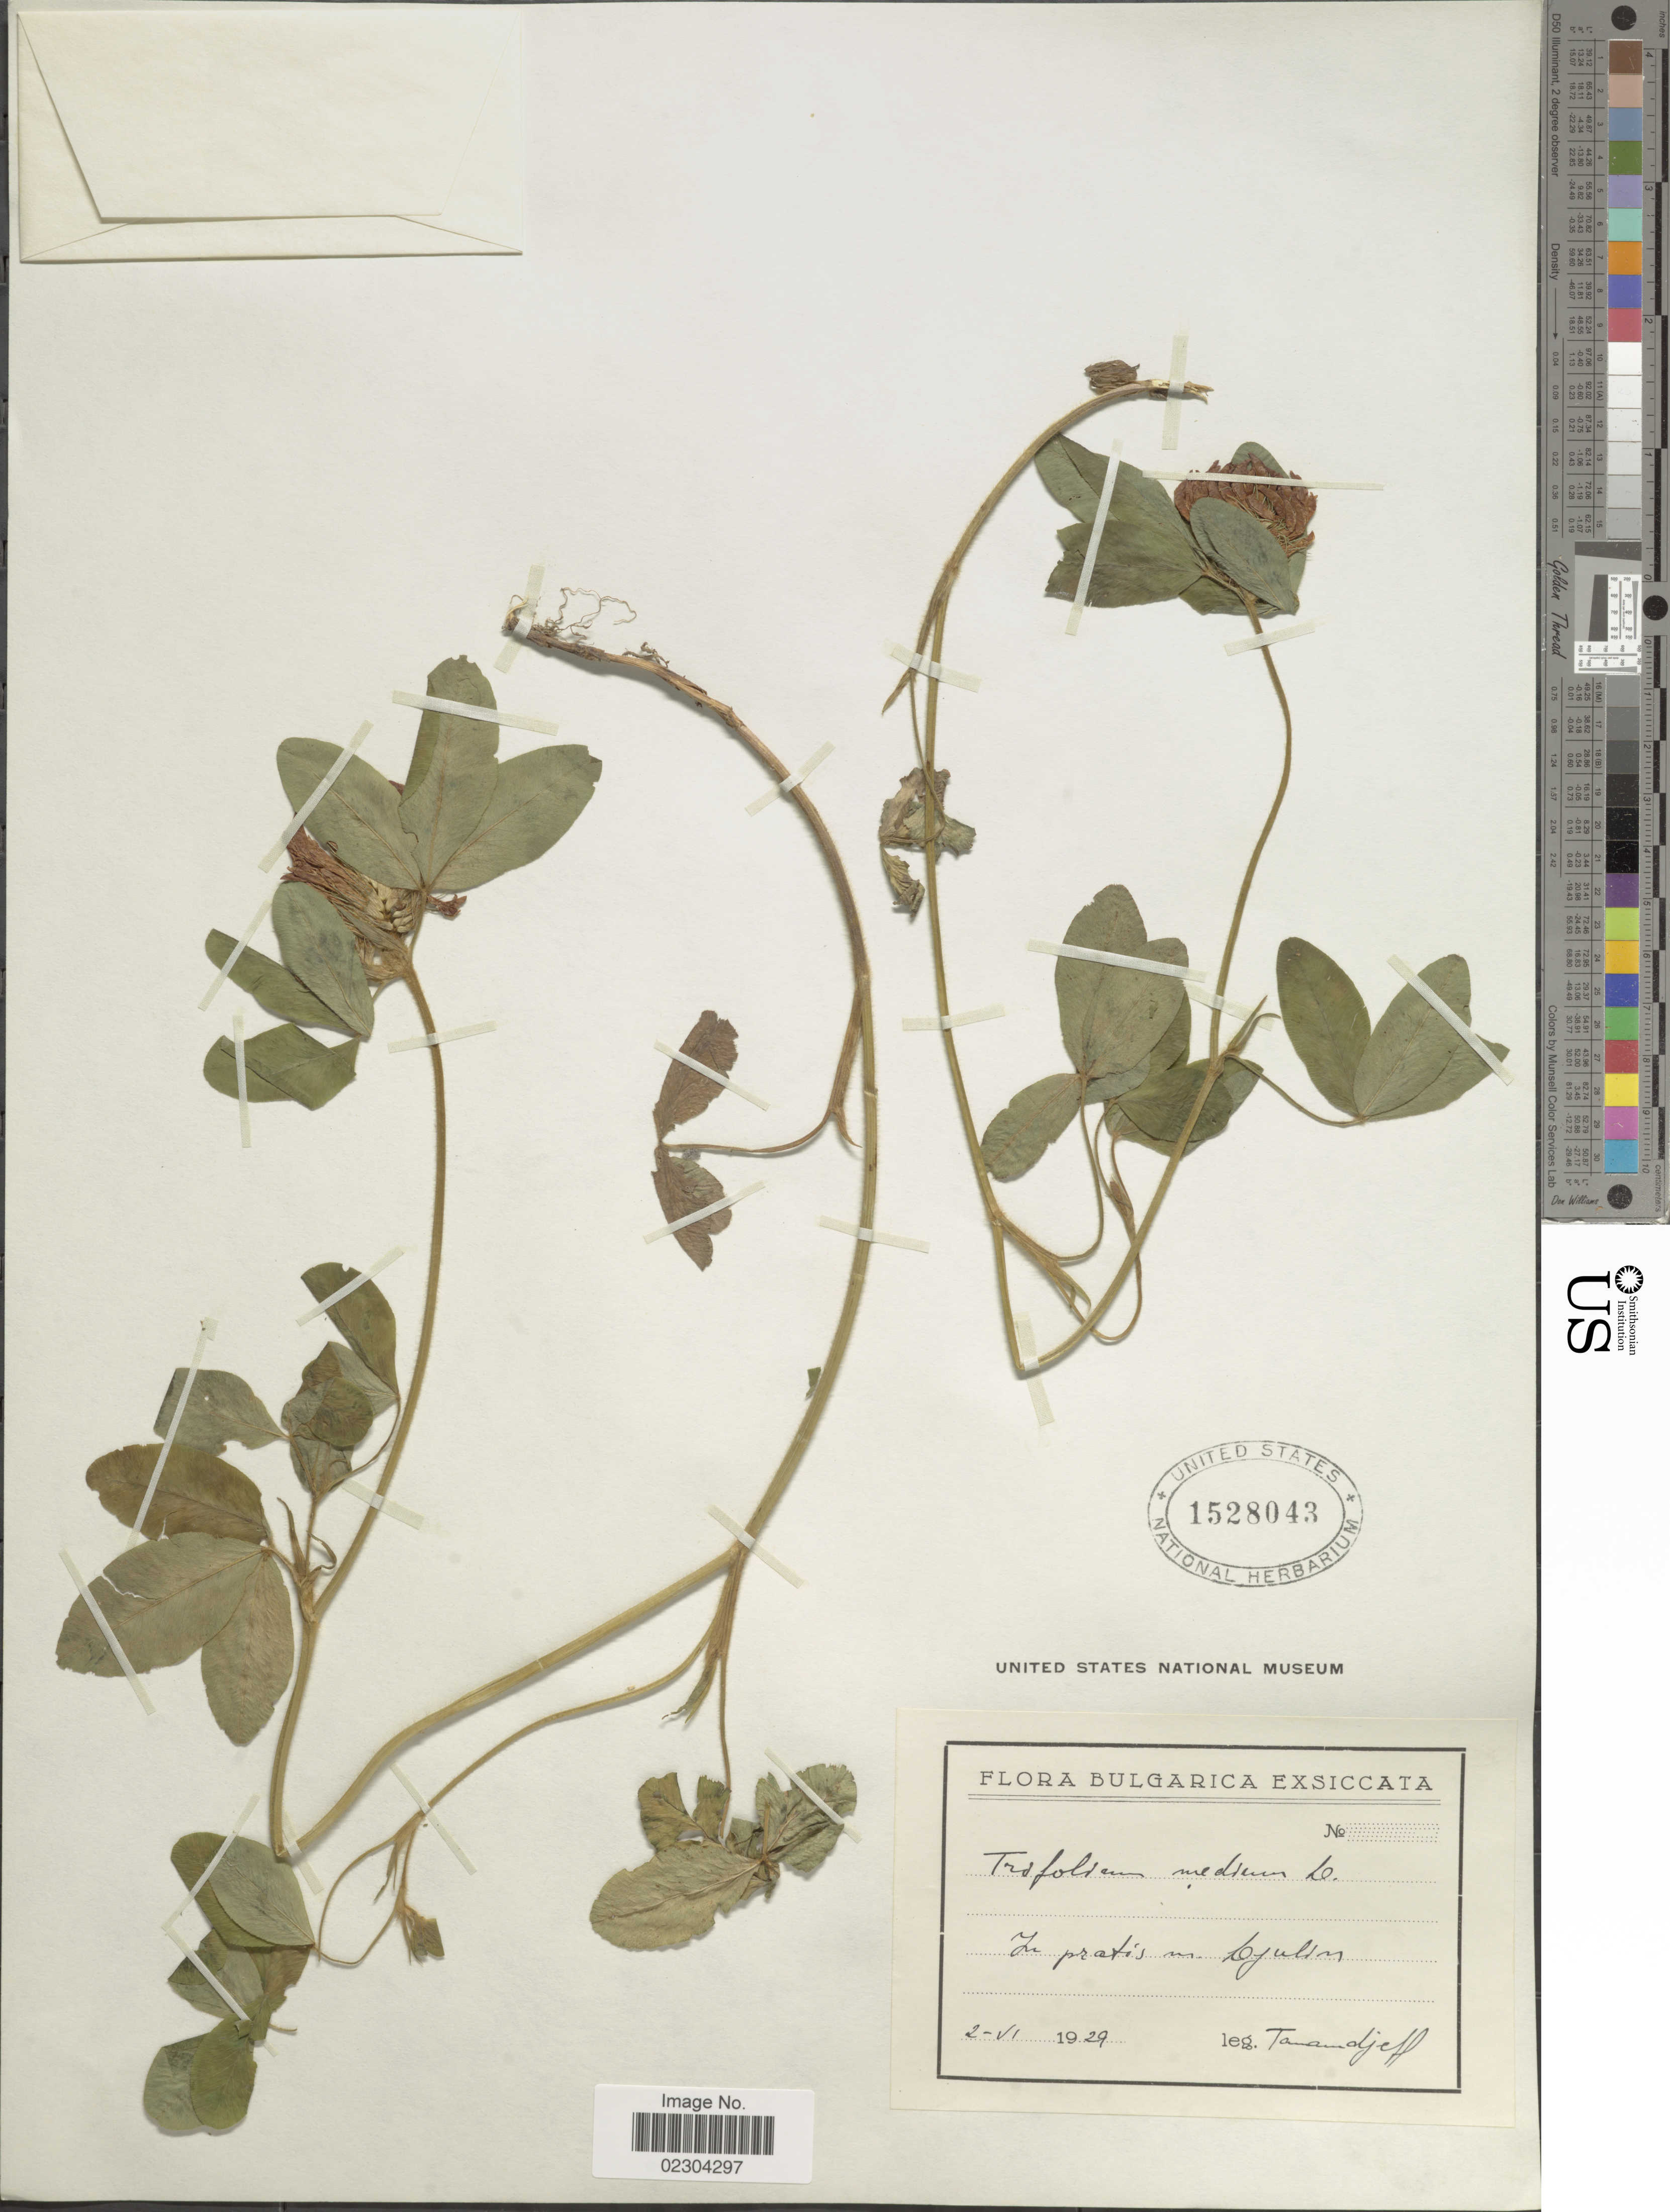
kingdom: Plantae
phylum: Tracheophyta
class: Magnoliopsida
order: Fabales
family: Fabaceae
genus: Trifolium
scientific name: Trifolium medium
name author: L.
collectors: -. Tamandjeff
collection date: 1929-06-02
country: Bulgaria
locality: Bulgarica, In pratis m Cjullen [interpreted]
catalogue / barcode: US 1528043